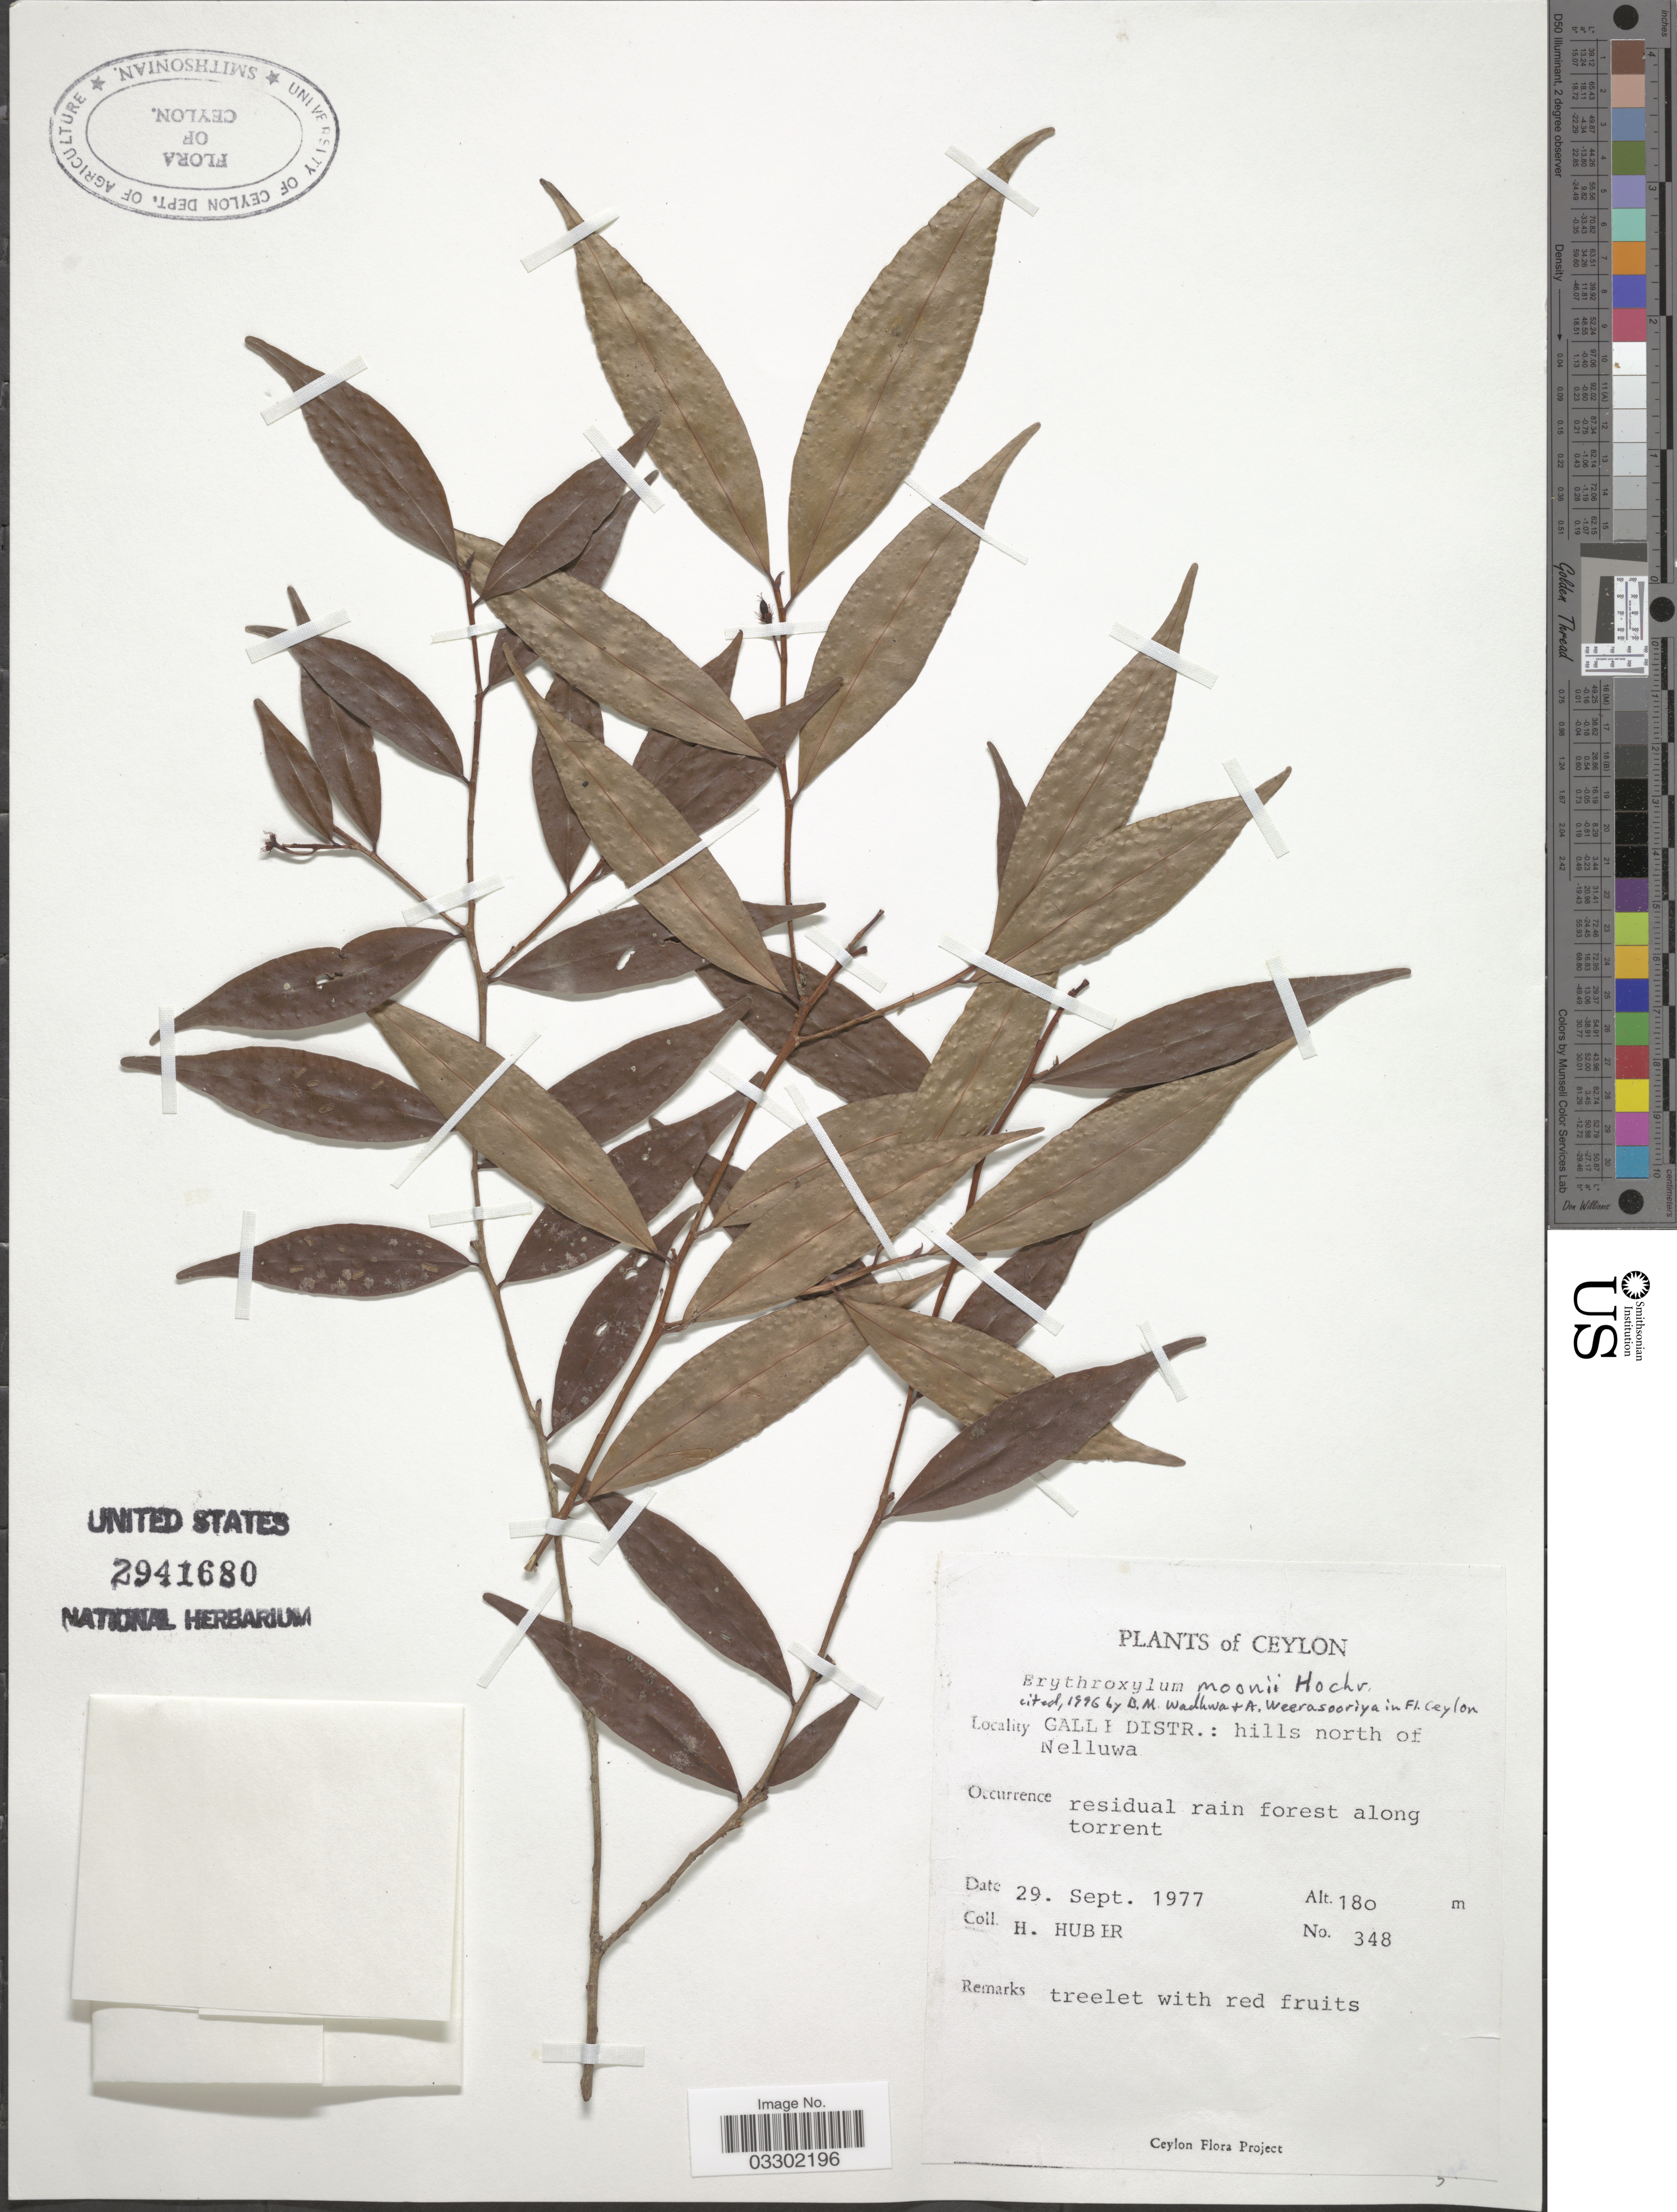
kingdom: Plantae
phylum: Tracheophyta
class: Magnoliopsida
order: Malpighiales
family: Erythroxylaceae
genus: Erythroxylum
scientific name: Erythroxylum moonii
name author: Hochr.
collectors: H. Huber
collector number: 348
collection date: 1977-09-29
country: Sri Lanka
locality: Ceylon, Galle Distr.: hills north of Nelluwa.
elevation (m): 180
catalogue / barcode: US 2941680